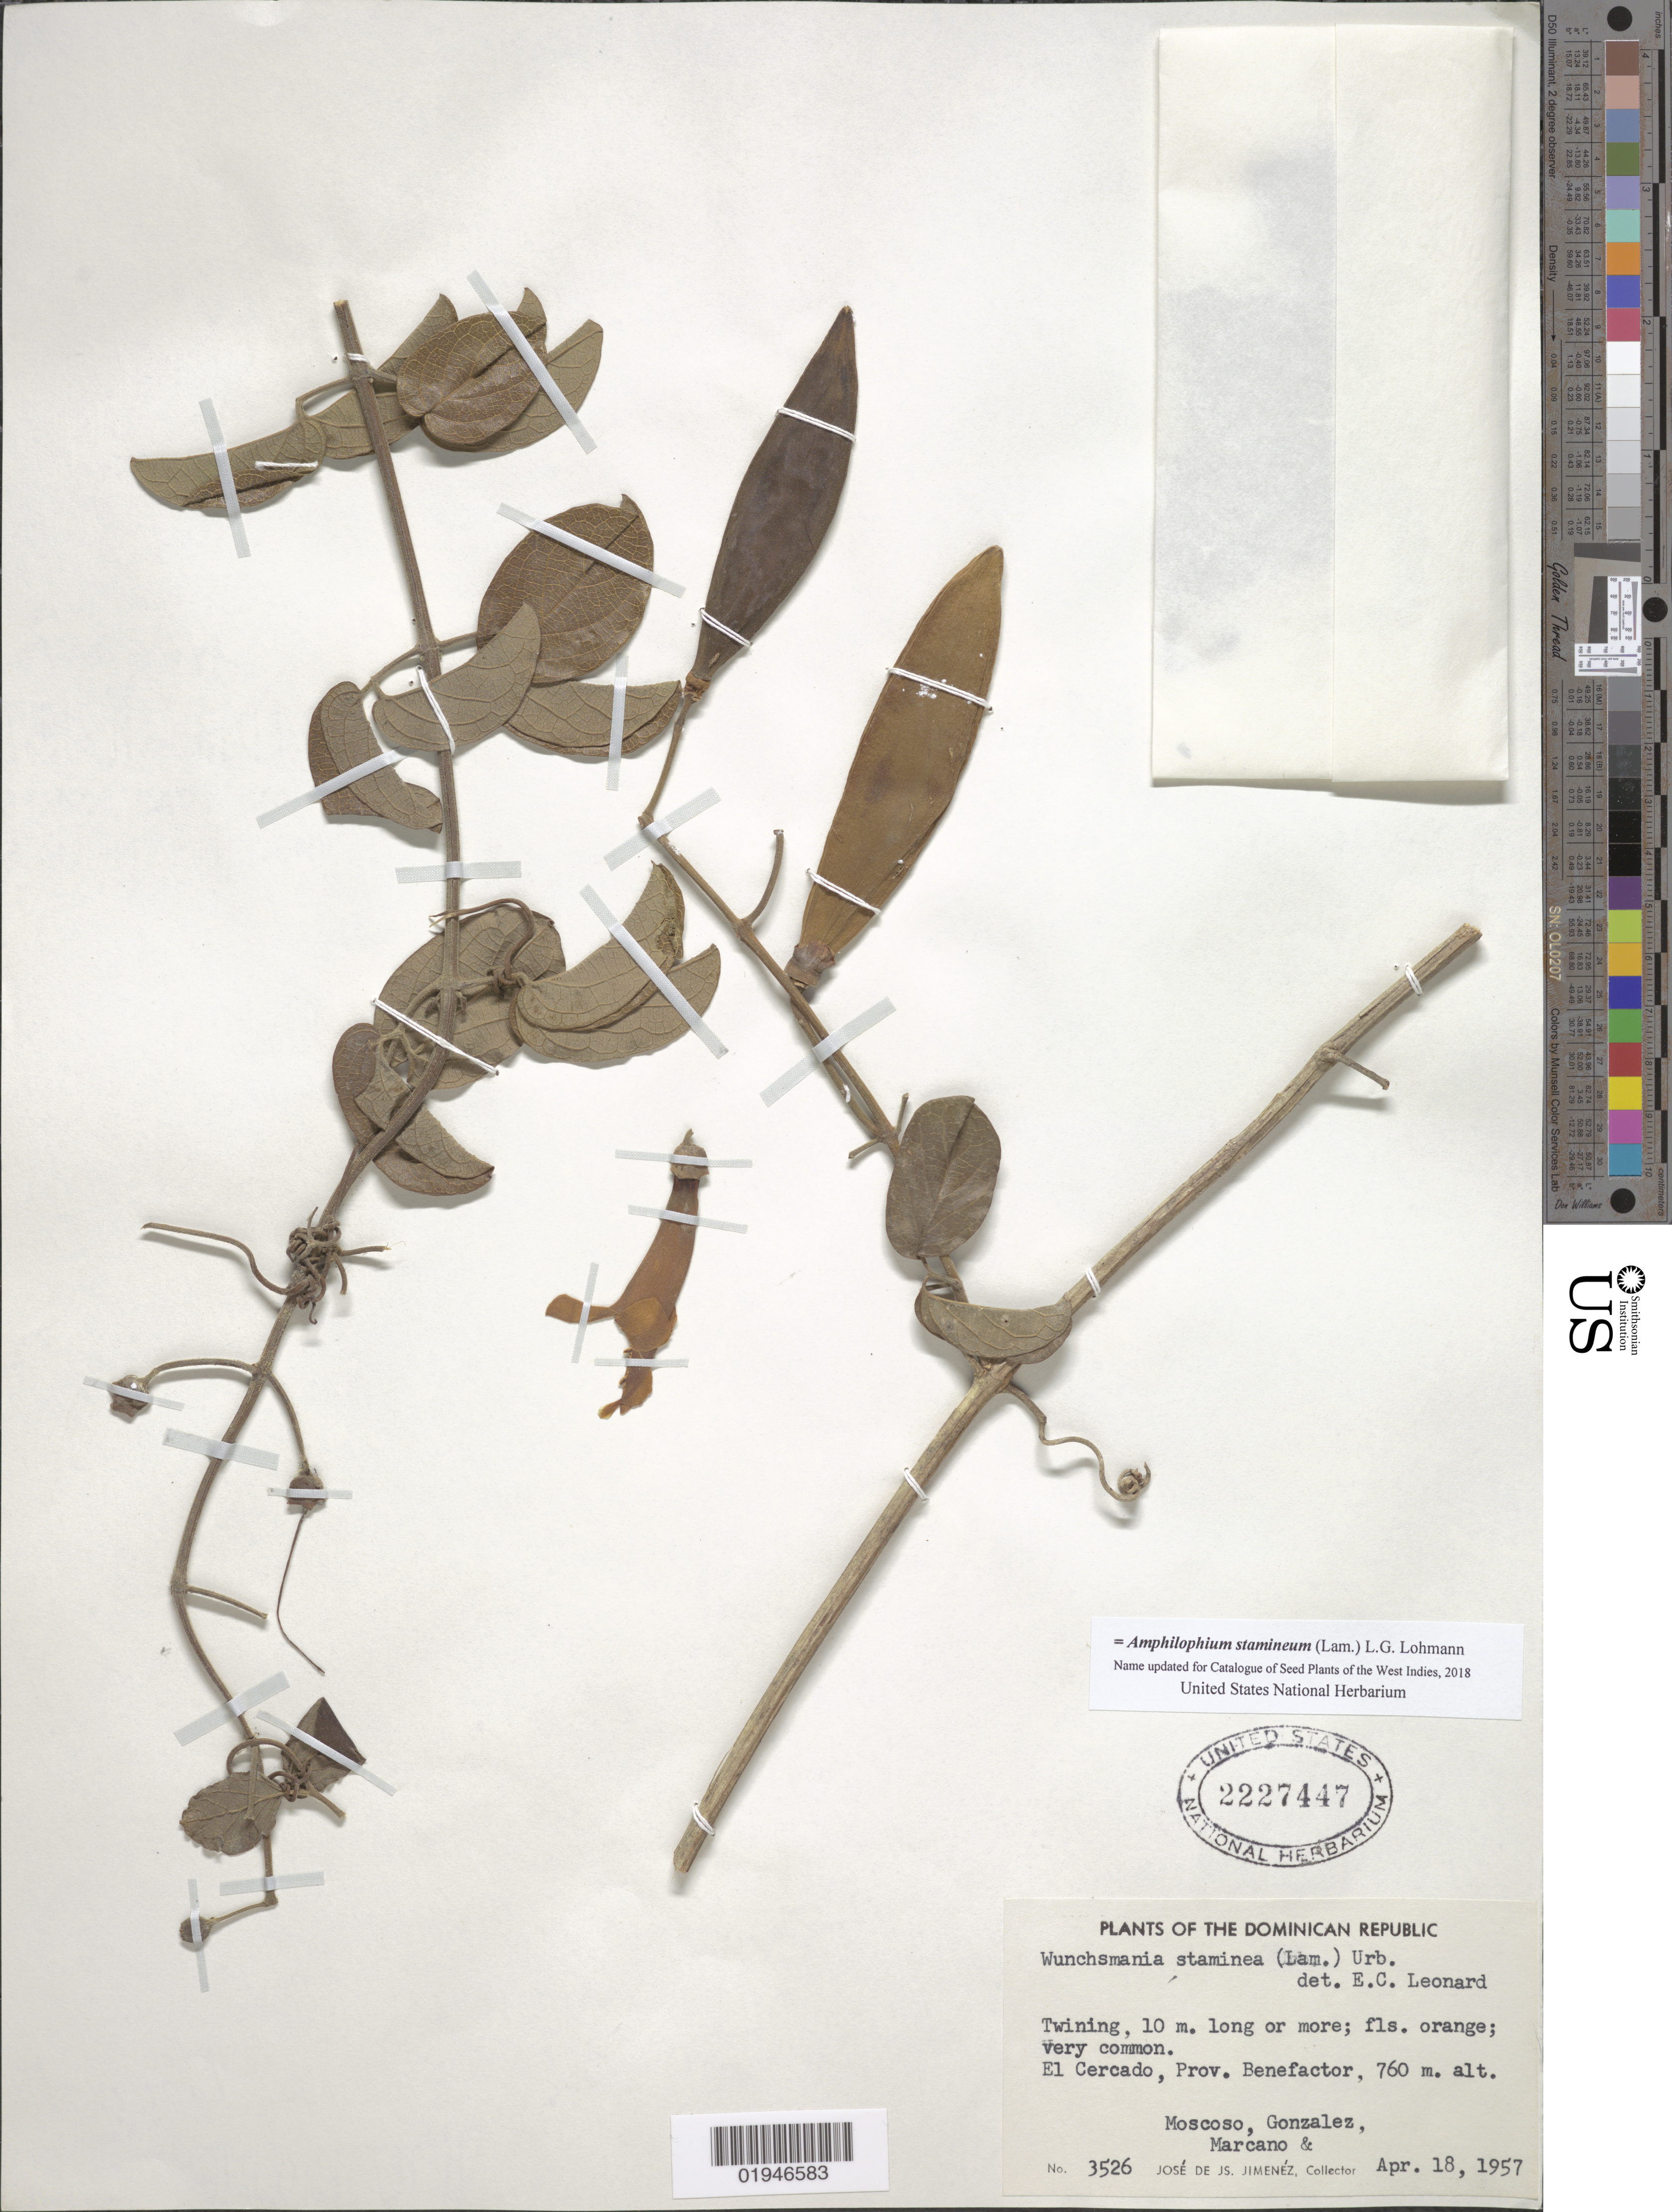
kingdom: Plantae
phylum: Tracheophyta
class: Magnoliopsida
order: Lamiales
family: Bignoniaceae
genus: Amphilophium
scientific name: Amphilophium stamineum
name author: (Lam.) L.G. Lohmann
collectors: J. J. Jiménez Almonte, -. Moscoso, -. Gonzalez & -. Marcano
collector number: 3526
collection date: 1957-04-18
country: Dominican Republic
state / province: San Juan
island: Hispaniola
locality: El Cercado, Prov. Benefactor [San Juan]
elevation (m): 760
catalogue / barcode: US 2227447